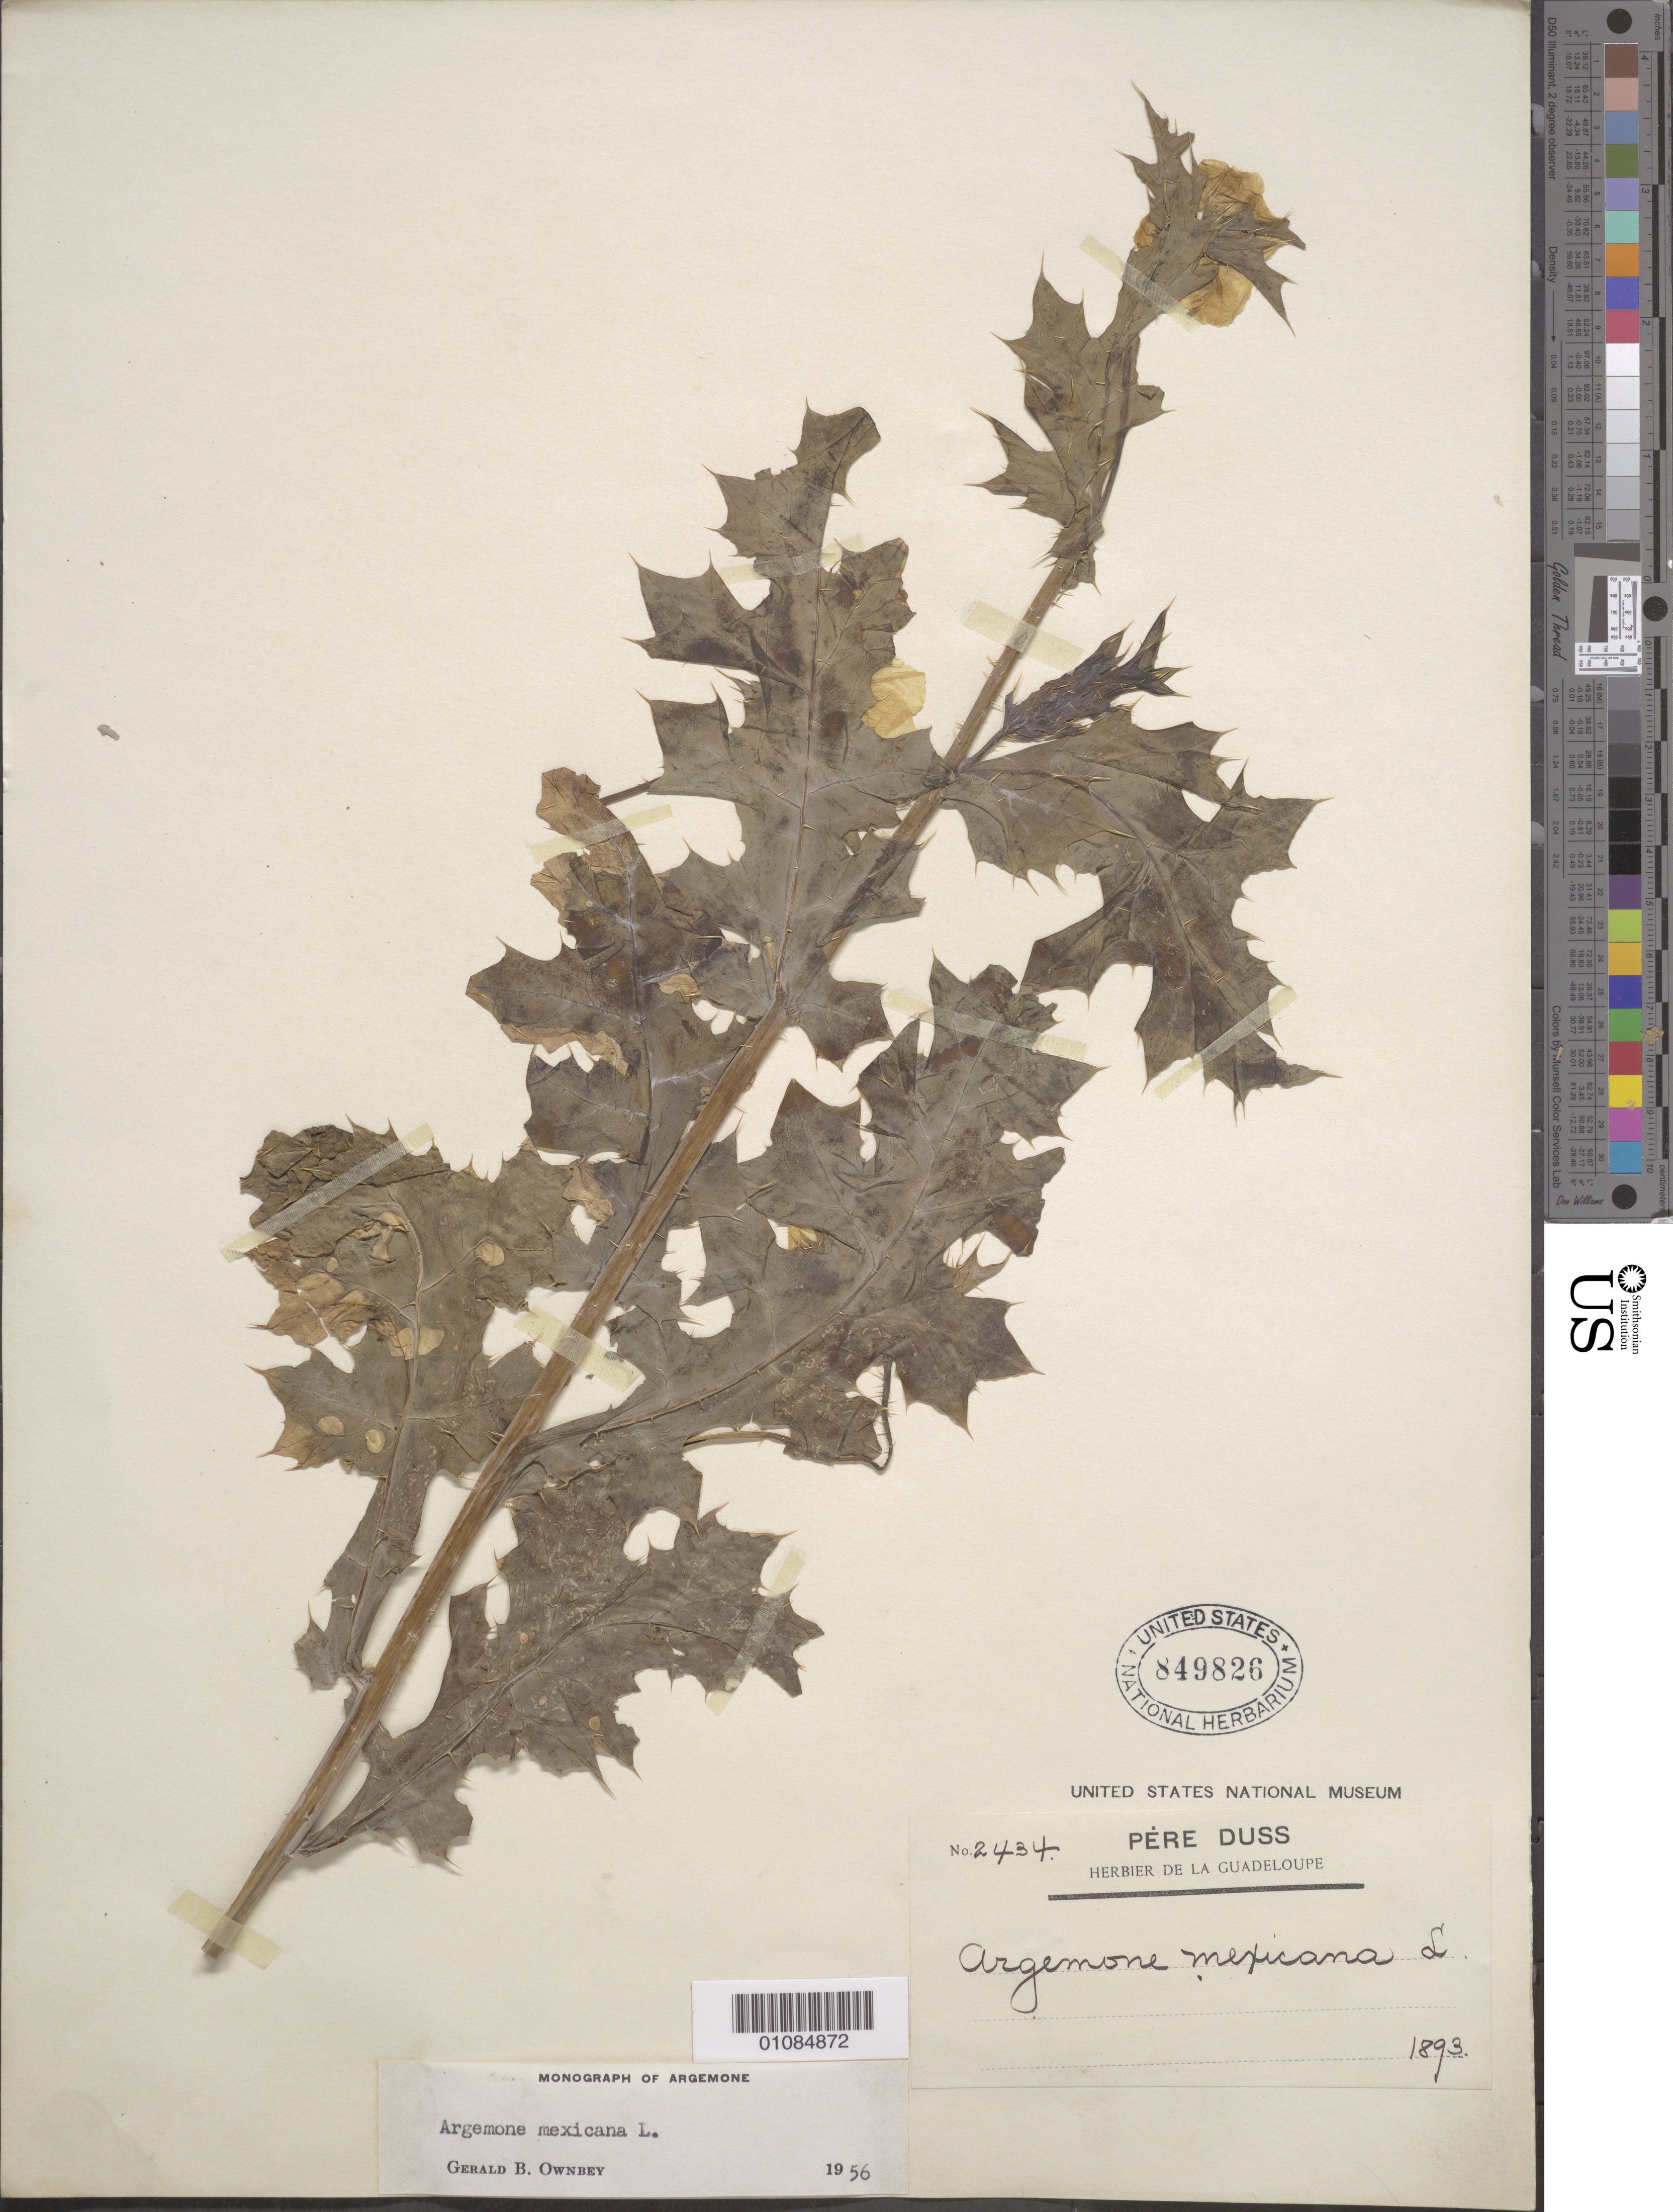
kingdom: Plantae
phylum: Tracheophyta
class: Magnoliopsida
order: Ranunculales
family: Papaveraceae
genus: Argemone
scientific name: Argemone mexicana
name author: L.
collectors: Père Duss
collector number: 2434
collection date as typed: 1893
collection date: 1893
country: Guadeloupe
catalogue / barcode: US 849826